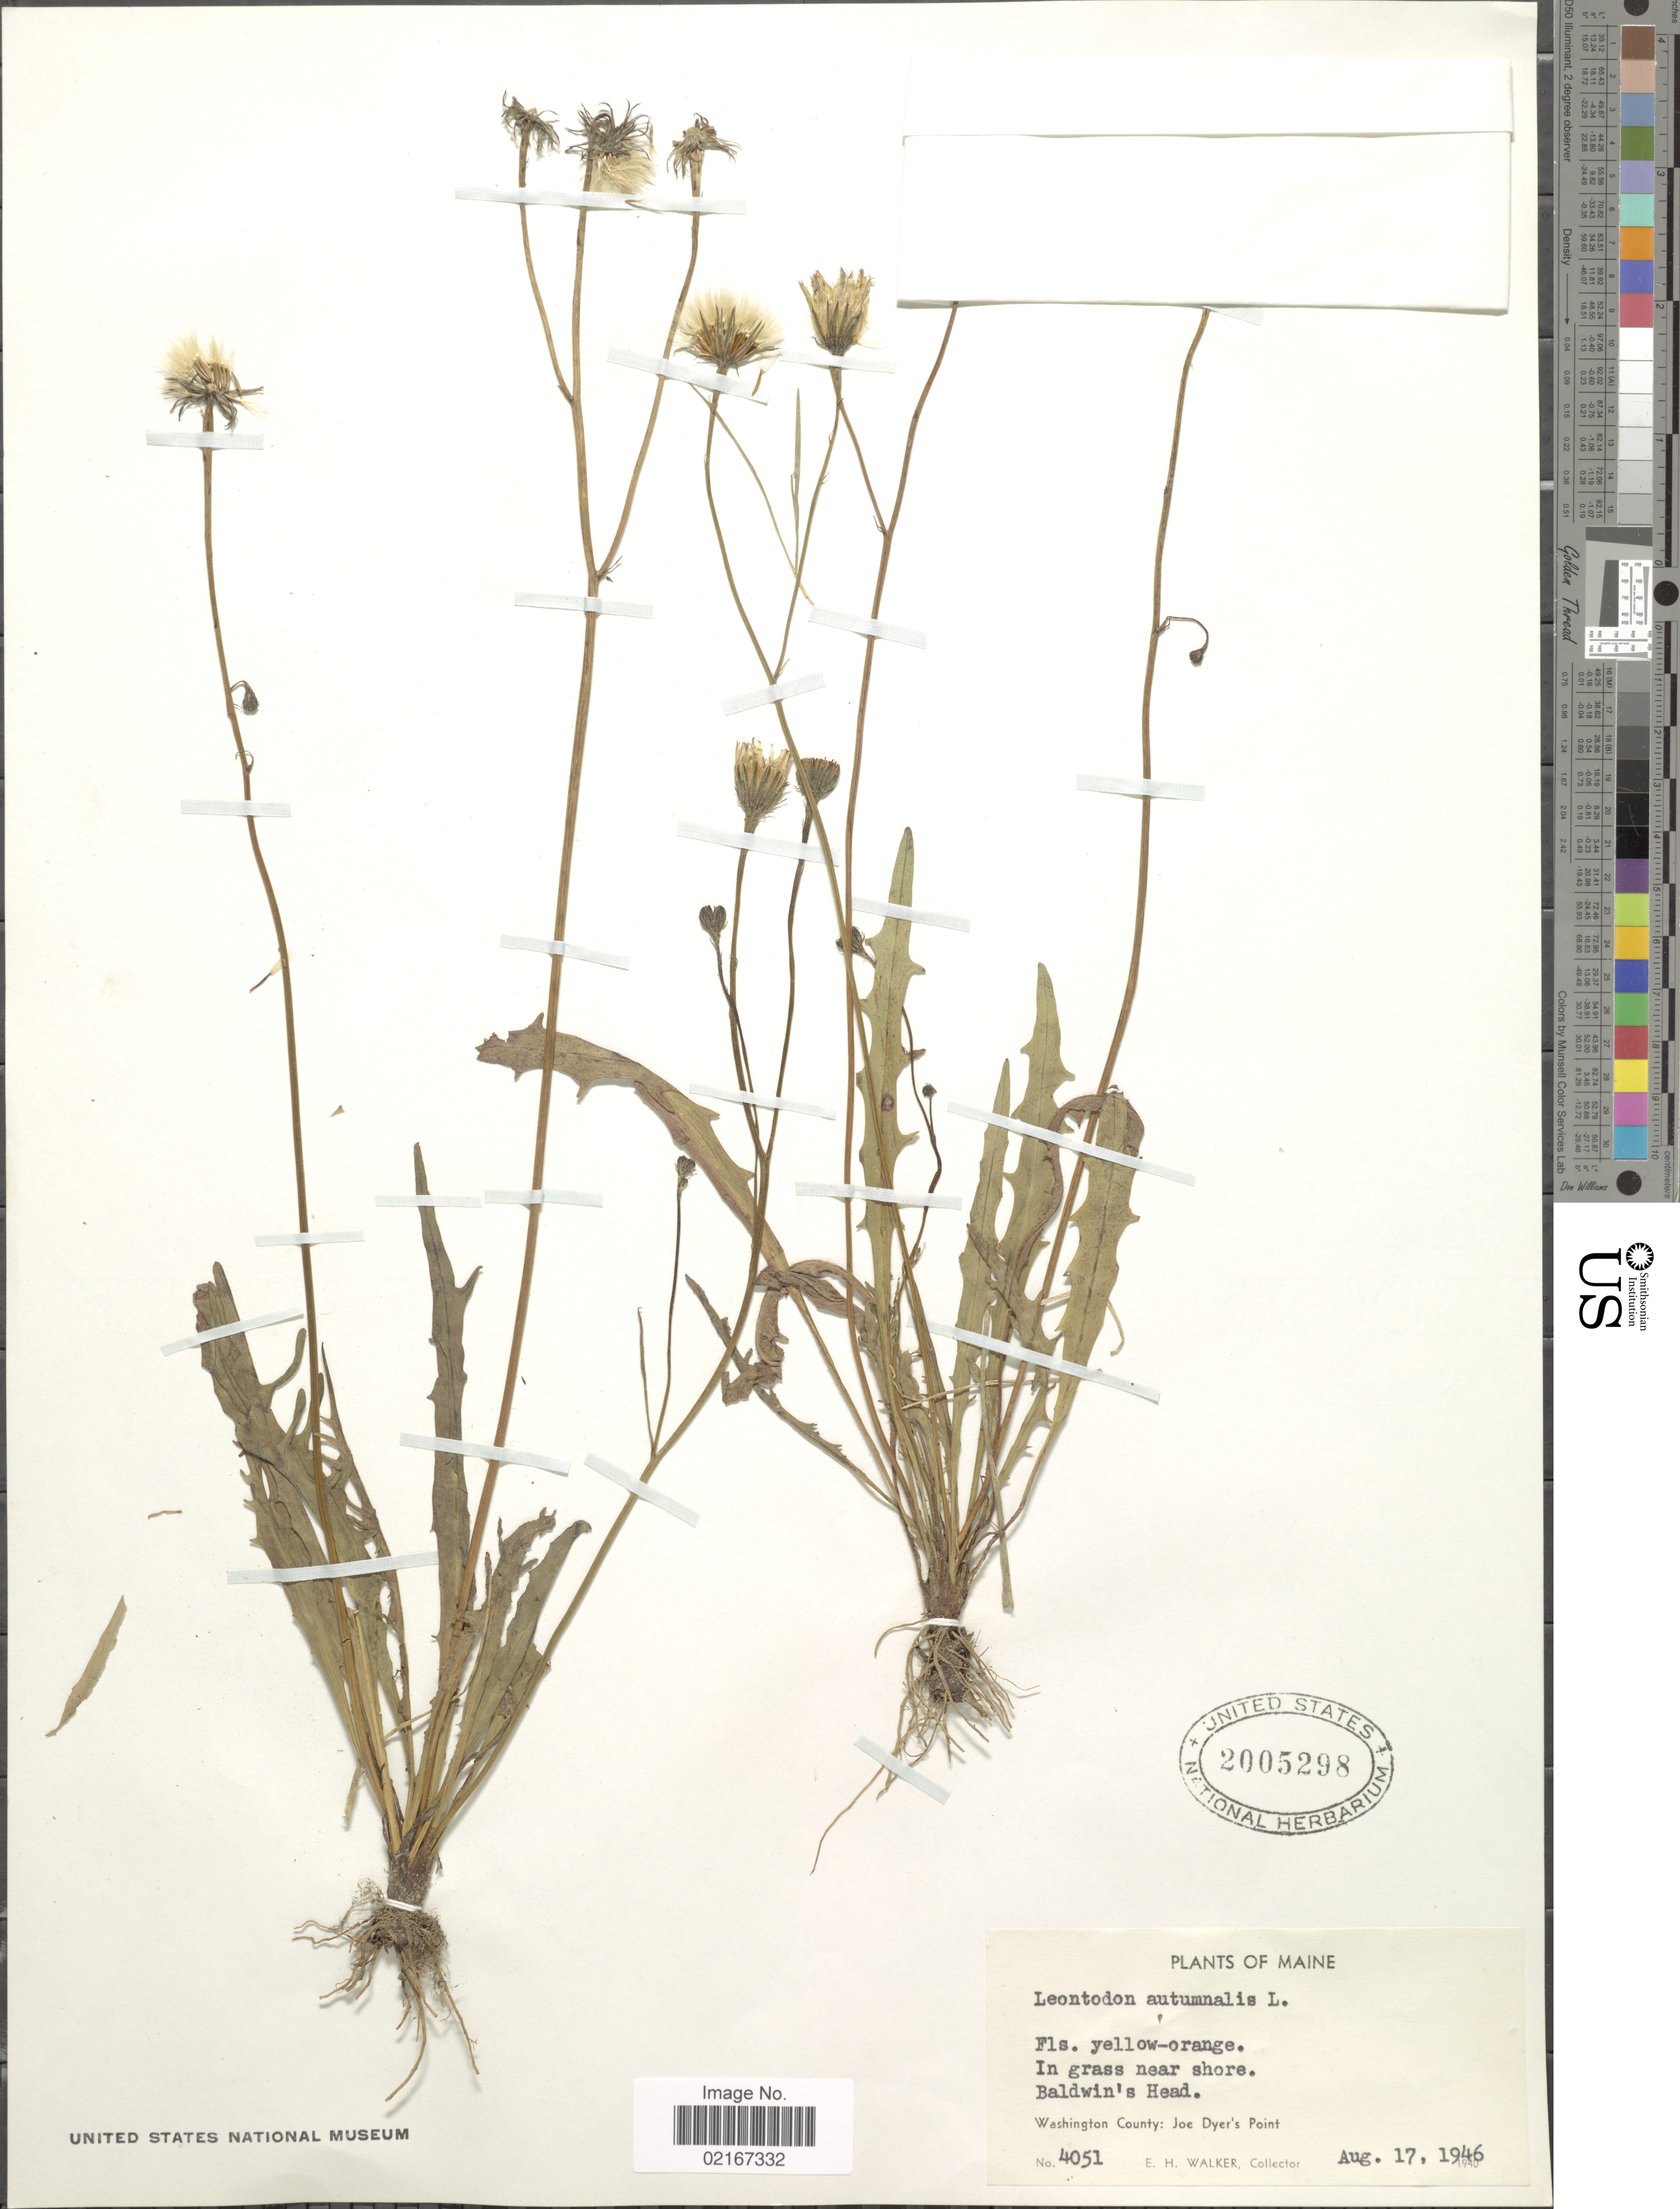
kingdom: Plantae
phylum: Tracheophyta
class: Magnoliopsida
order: Asterales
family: Asteraceae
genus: Scorzoneroides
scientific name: Scorzoneroides autumnalis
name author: (L.) Moench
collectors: E. H. Walker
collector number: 4051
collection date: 1946-08-17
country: United States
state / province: Maine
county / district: Washington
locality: Baldwin's Head, Joe Dyer's Point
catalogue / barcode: US 2005298